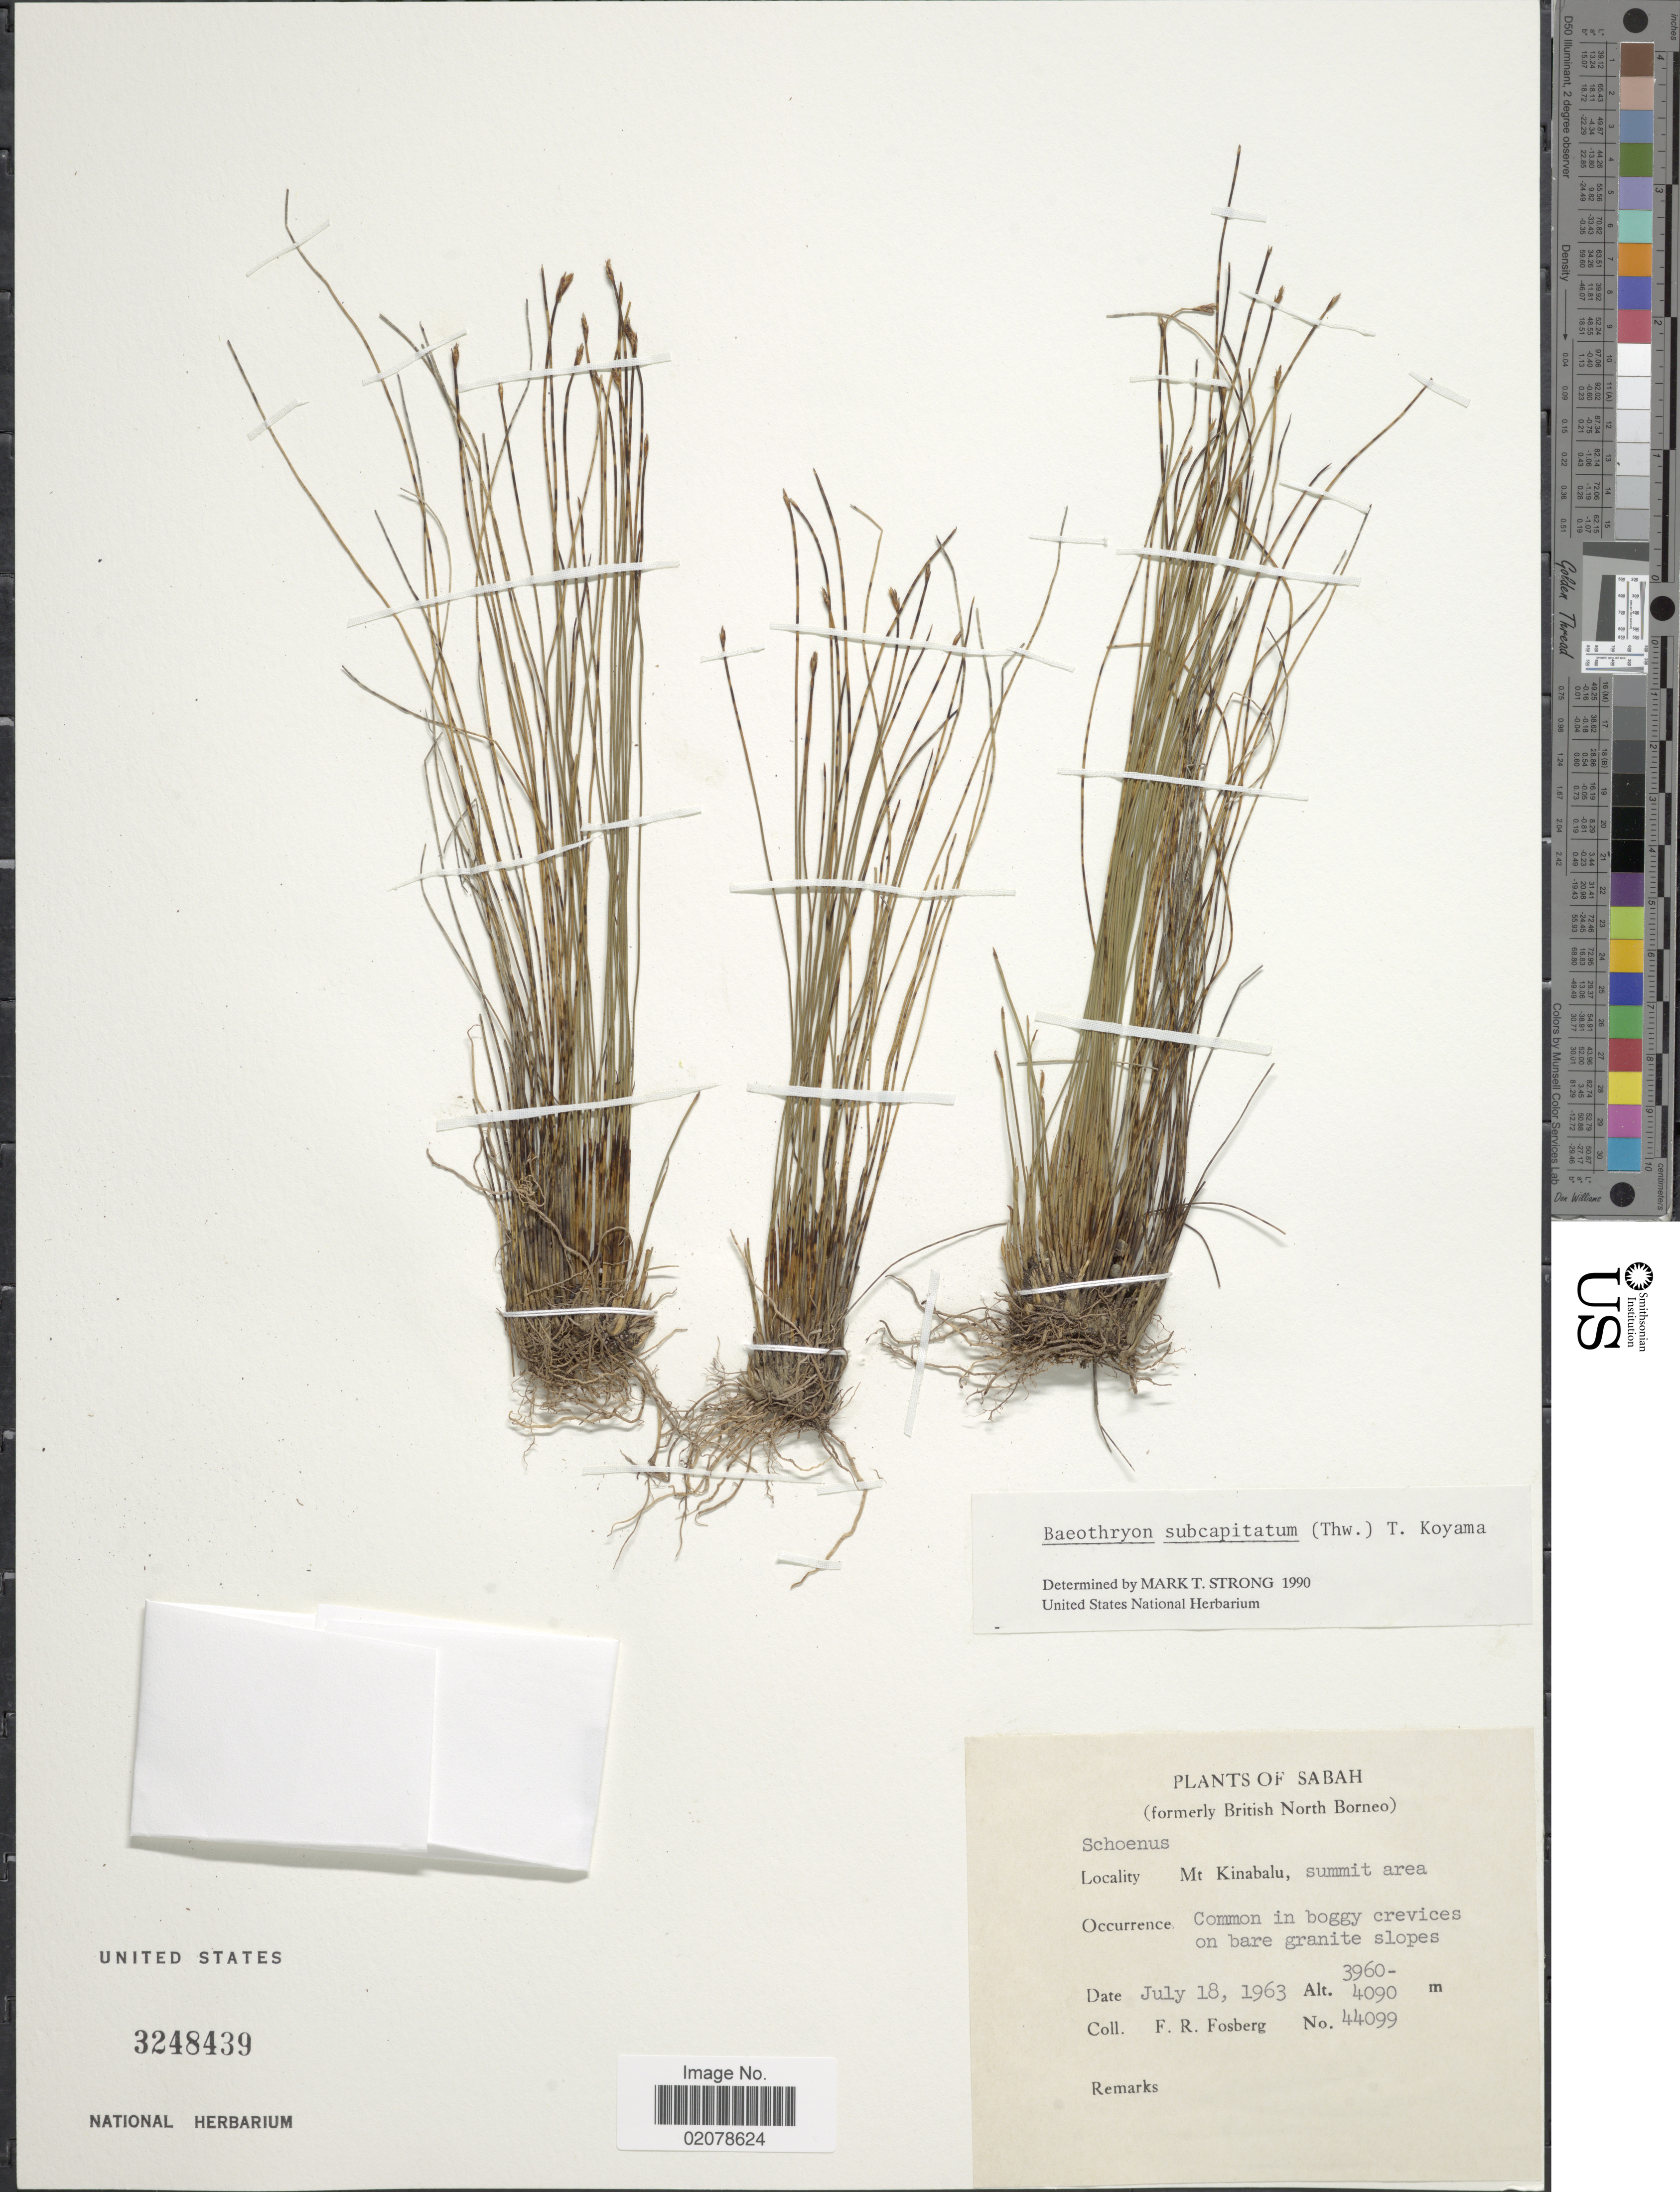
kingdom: Plantae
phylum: Tracheophyta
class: Liliopsida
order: Poales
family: Cyperaceae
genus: Trichophorum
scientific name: Trichophorum subcapitatum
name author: (Thwaites & Hook.) D.A. Simpson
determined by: Strong, Mark T., (BOT), Smithsonian Institution - National Museum of Natural History (UNITED STATES)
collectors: F. R. Fosberg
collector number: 44099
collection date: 1963-07-18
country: Malaysia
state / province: Sabah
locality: (formerly British North Borneo). Mt. Kinabalu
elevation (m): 3960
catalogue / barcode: US 3248439